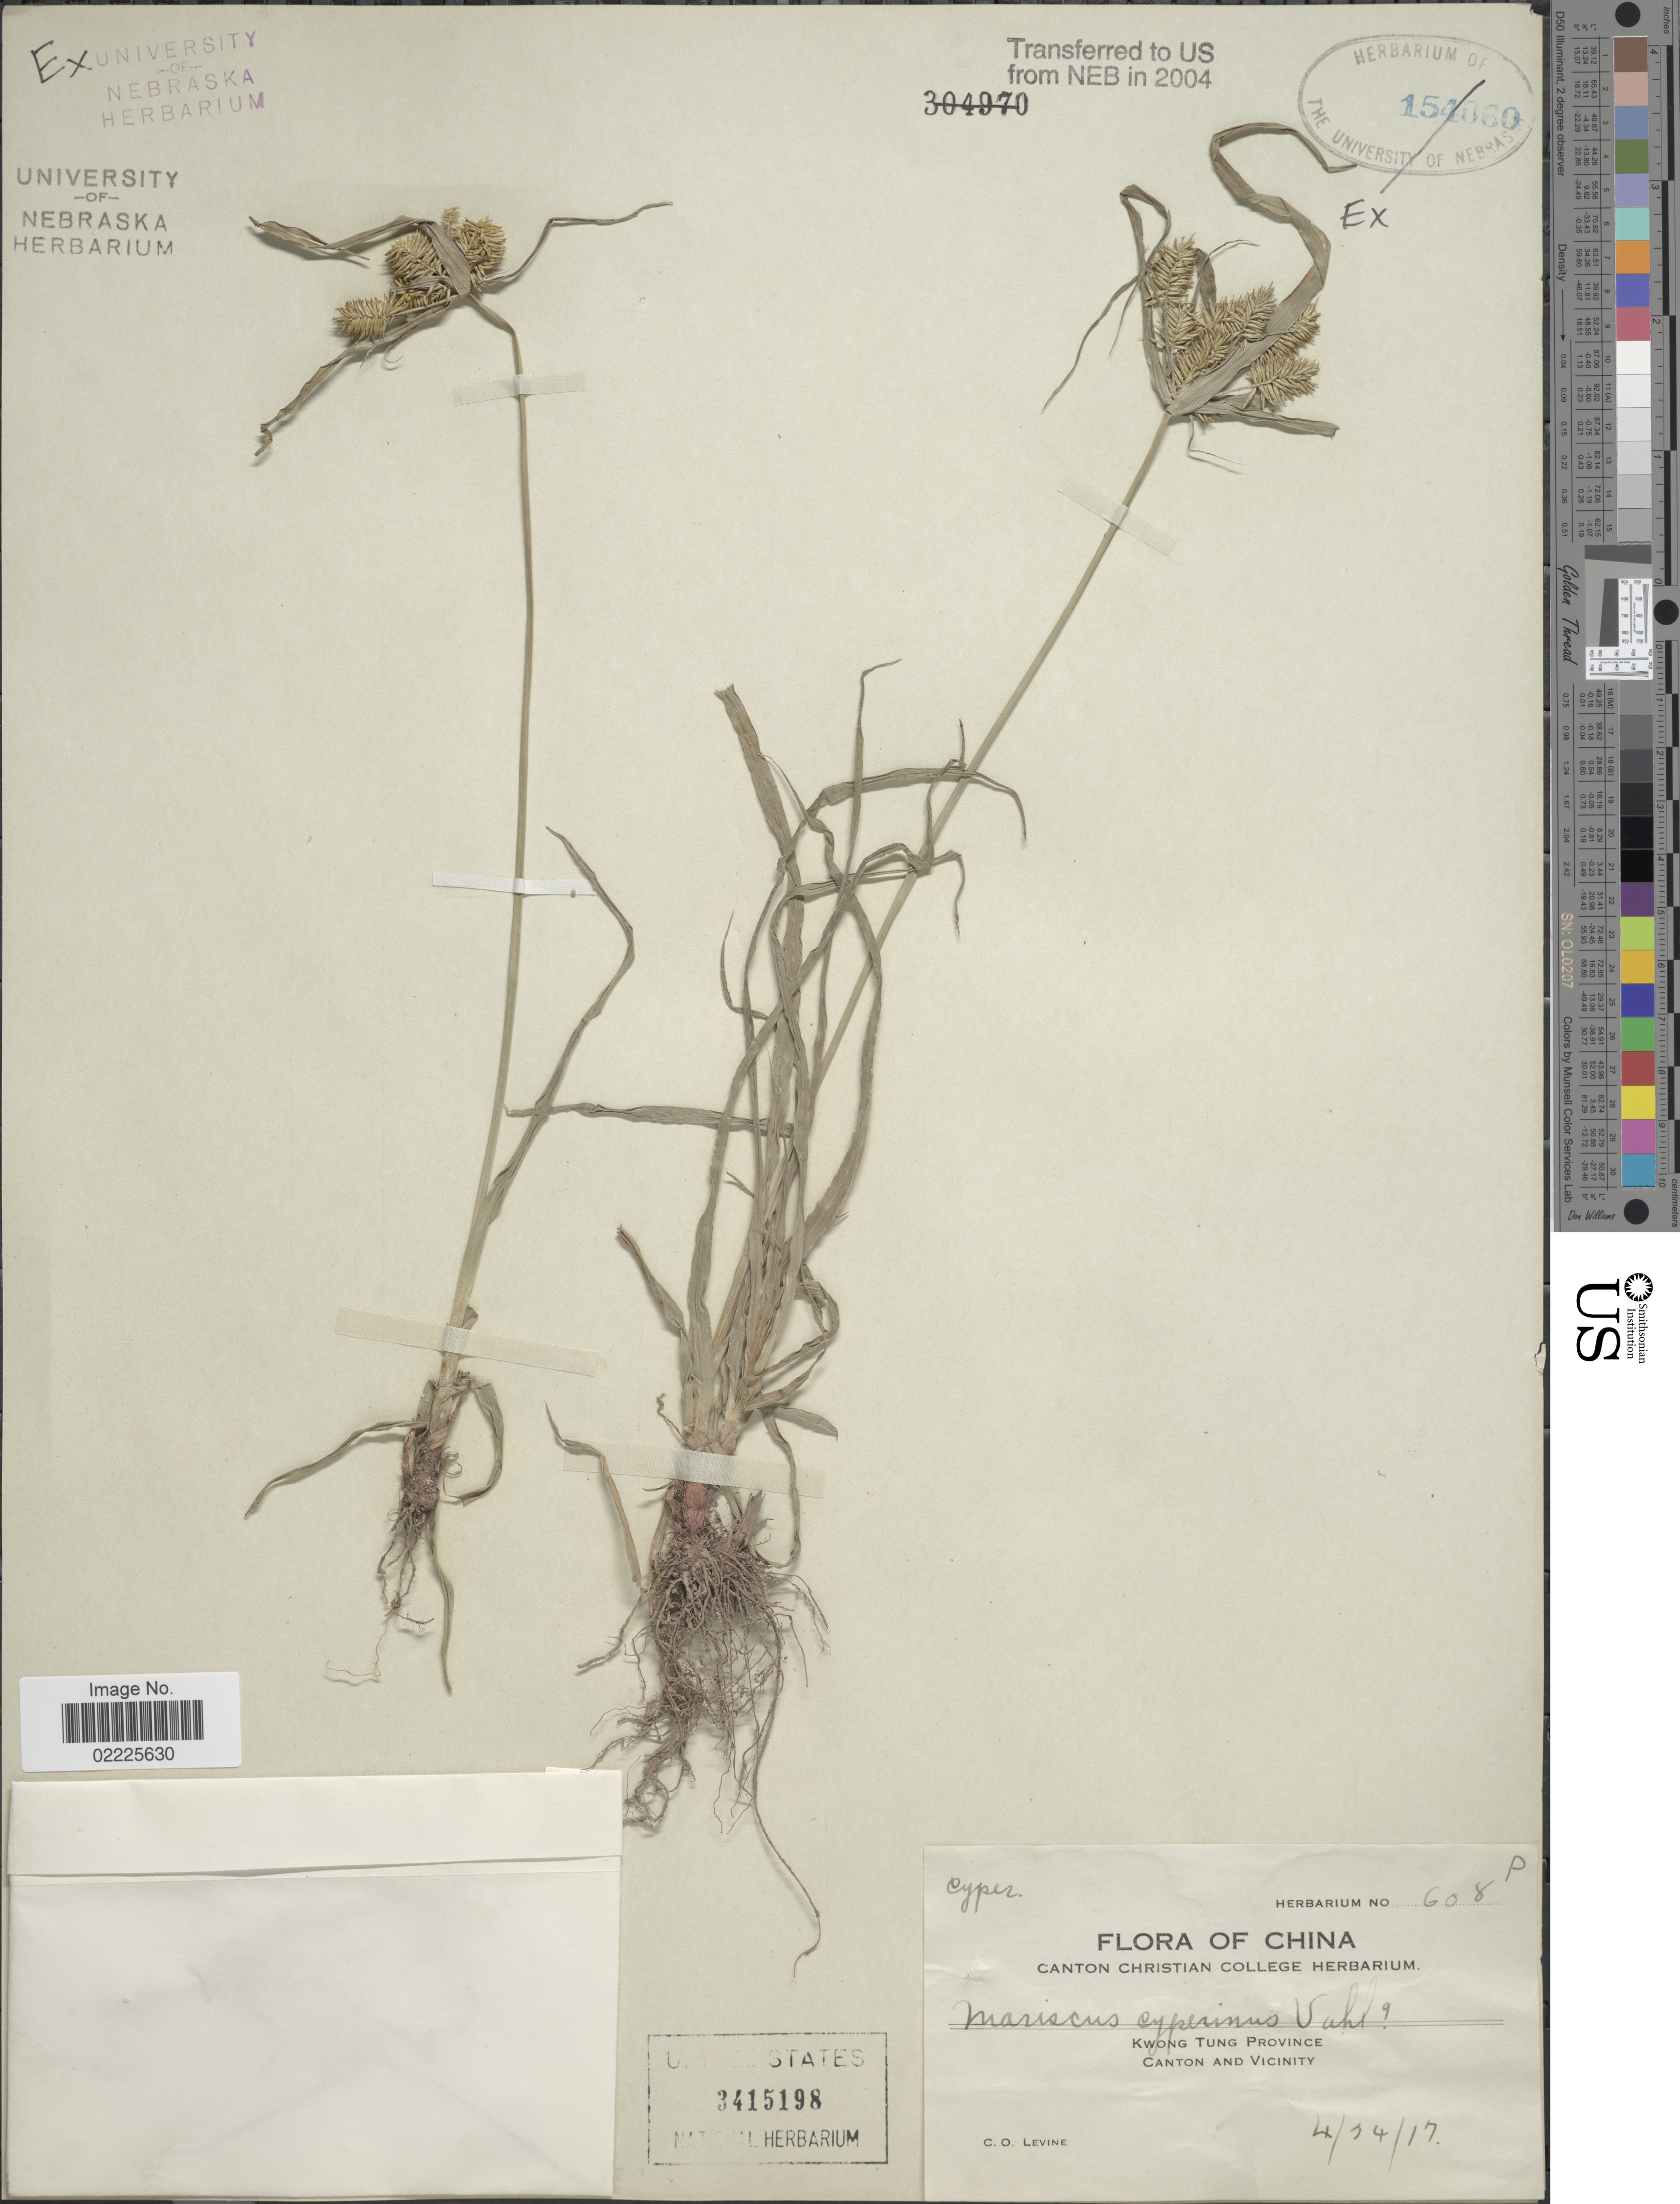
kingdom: Plantae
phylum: Tracheophyta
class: Liliopsida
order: Poales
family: Cyperaceae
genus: Cyperus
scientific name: Cyperus cyperinus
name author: (Retz.) Valck. Sur.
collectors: C. O. Levine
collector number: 608P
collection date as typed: Transcribed d/m/y: 24/4/17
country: China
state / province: Guangdong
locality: Kwong Tung Province, Canton and Vicinity.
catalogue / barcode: US 341598